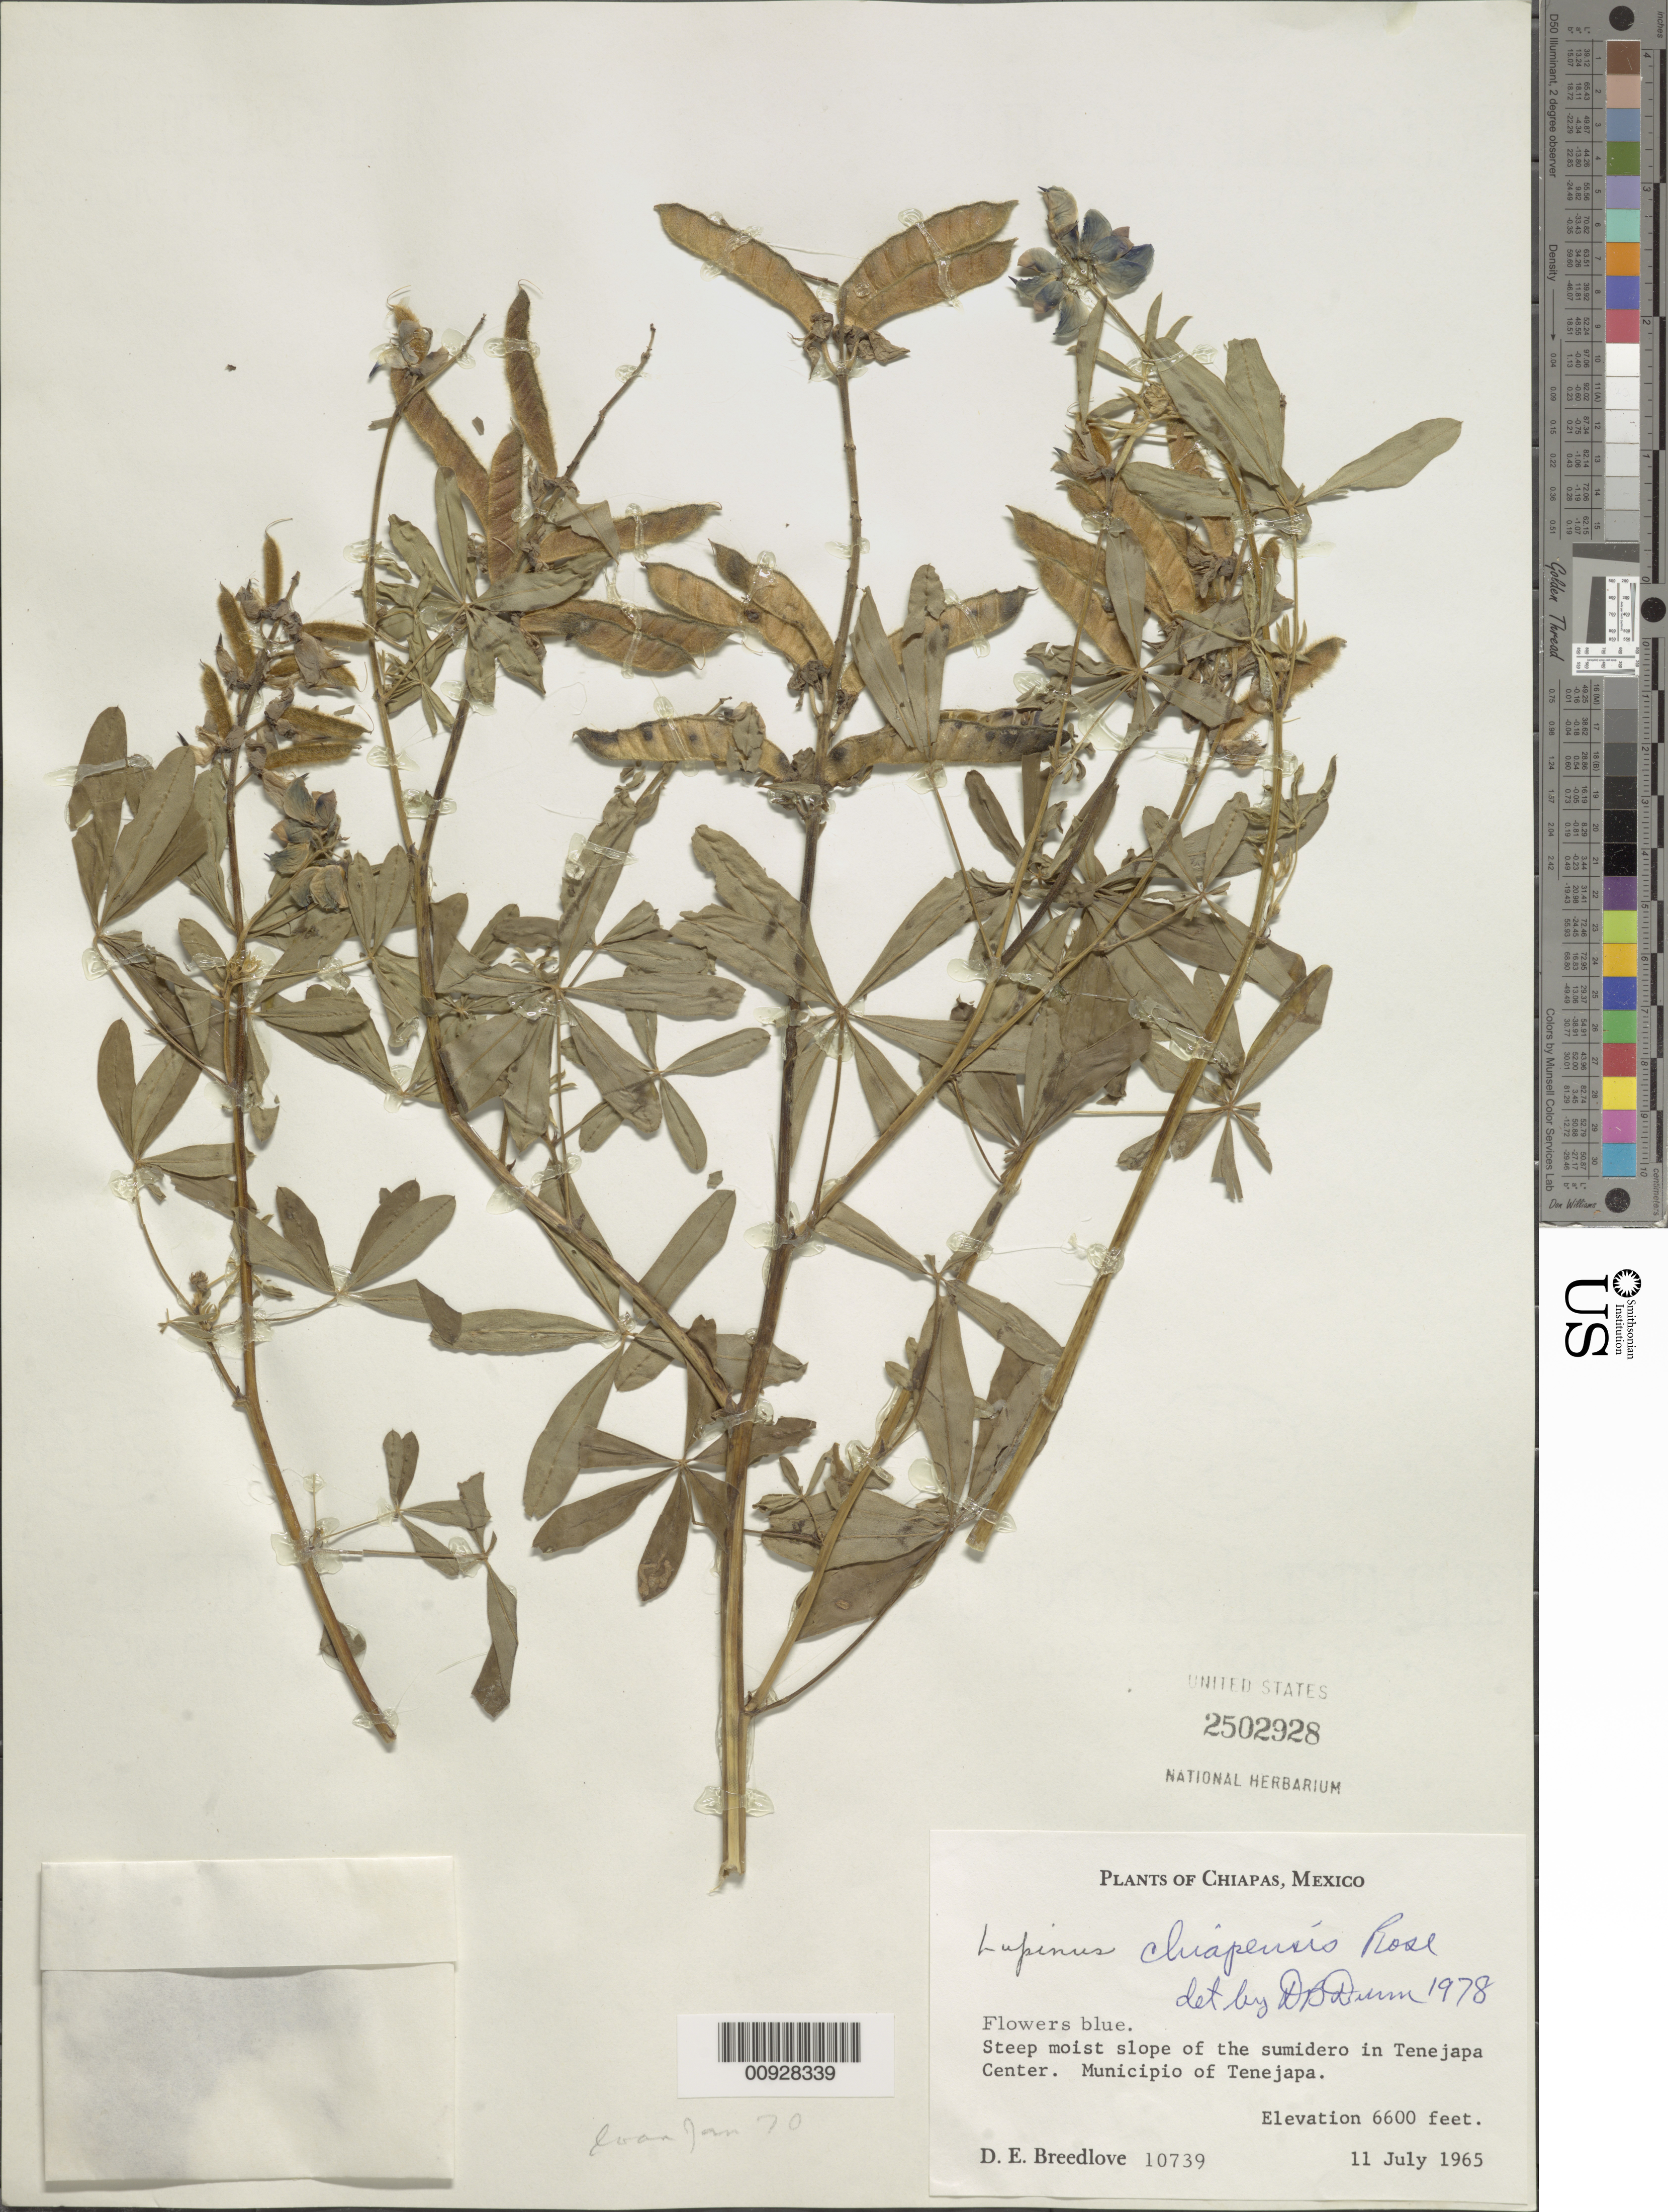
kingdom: Plantae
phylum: Tracheophyta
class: Magnoliopsida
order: Fabales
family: Fabaceae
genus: Lupinus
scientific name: Lupinus chiapensis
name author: Rose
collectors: D. E. Breedlove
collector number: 10739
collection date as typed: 11 Jul 1965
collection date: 1965-07-11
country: Mexico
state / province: Chiapas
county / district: Tenejapa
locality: Slope of the sumidero in Tenejapa Center. Municipio of Tenejapa, Chiapas.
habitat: Steep moist slope.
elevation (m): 2012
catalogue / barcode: US 2502928